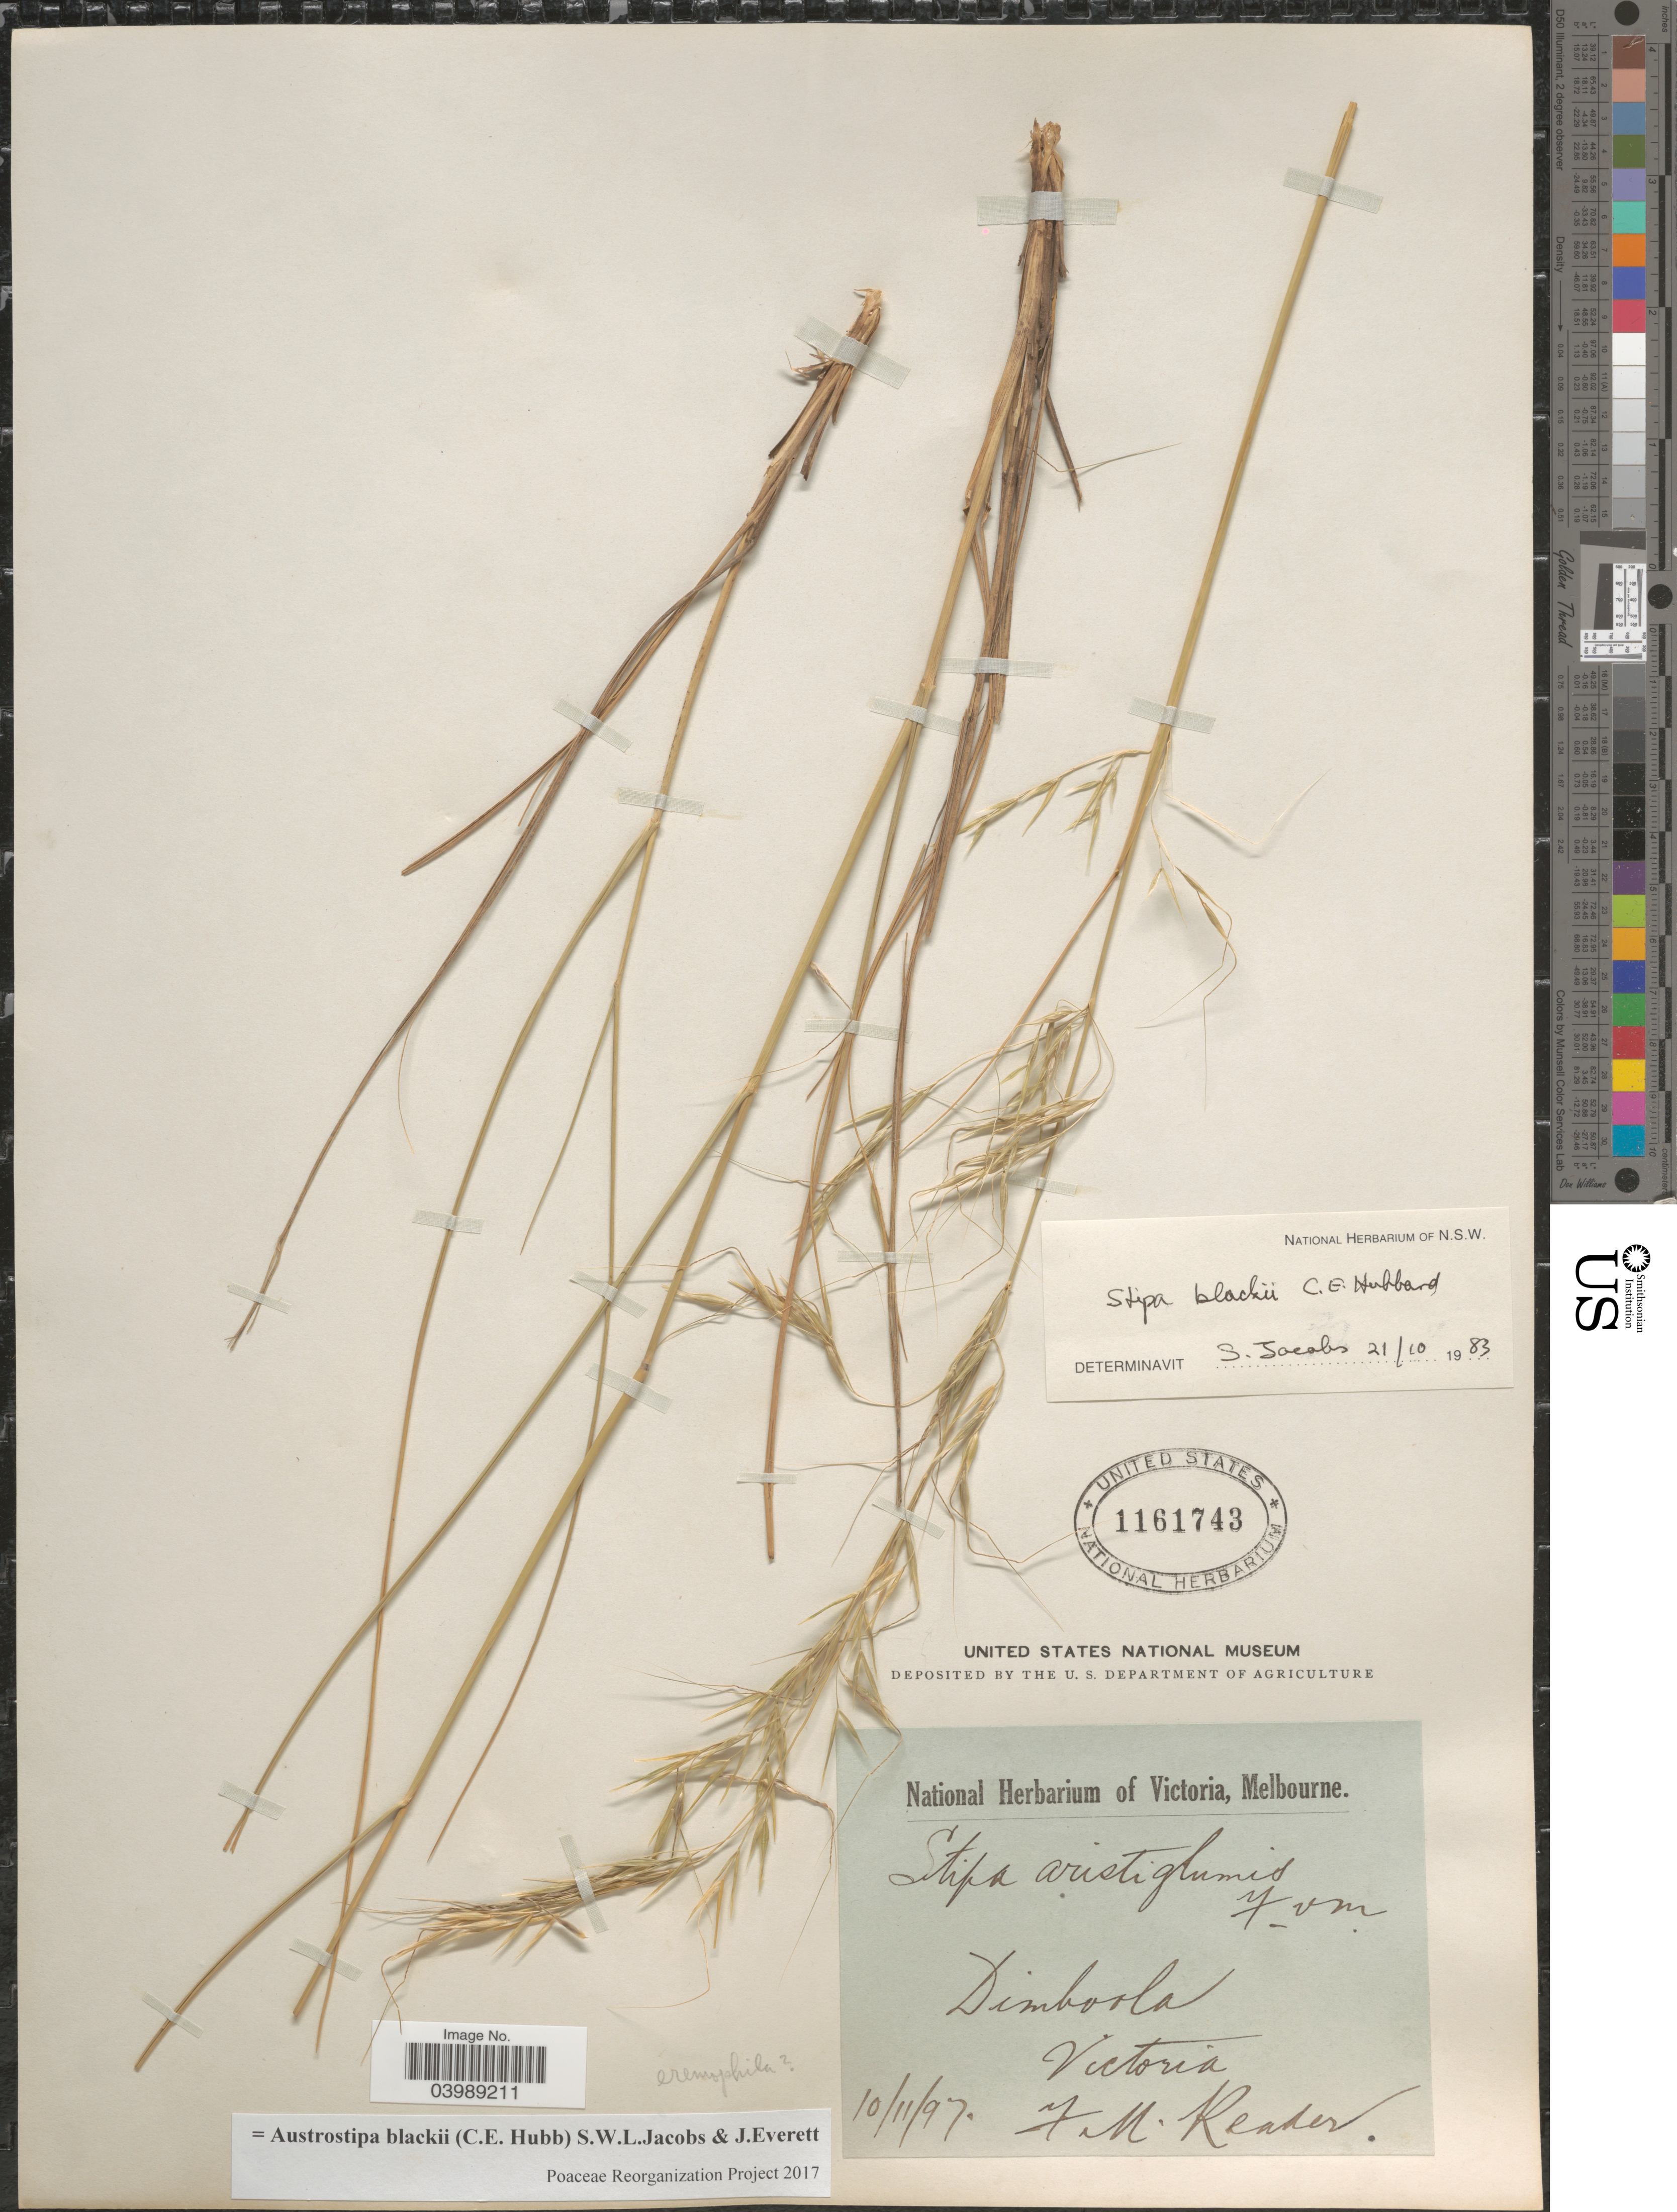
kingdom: Plantae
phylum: Tracheophyta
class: Liliopsida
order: Poales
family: Poaceae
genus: Austrostipa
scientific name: Austrostipa blackii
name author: (C.E. Hubb.) S.W.L. Jacobs & J. Everett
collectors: F. Reader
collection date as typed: Transcribed d/m/y: 10/11/97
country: Australia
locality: Dimboola. Victoria.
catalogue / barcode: US 1161743